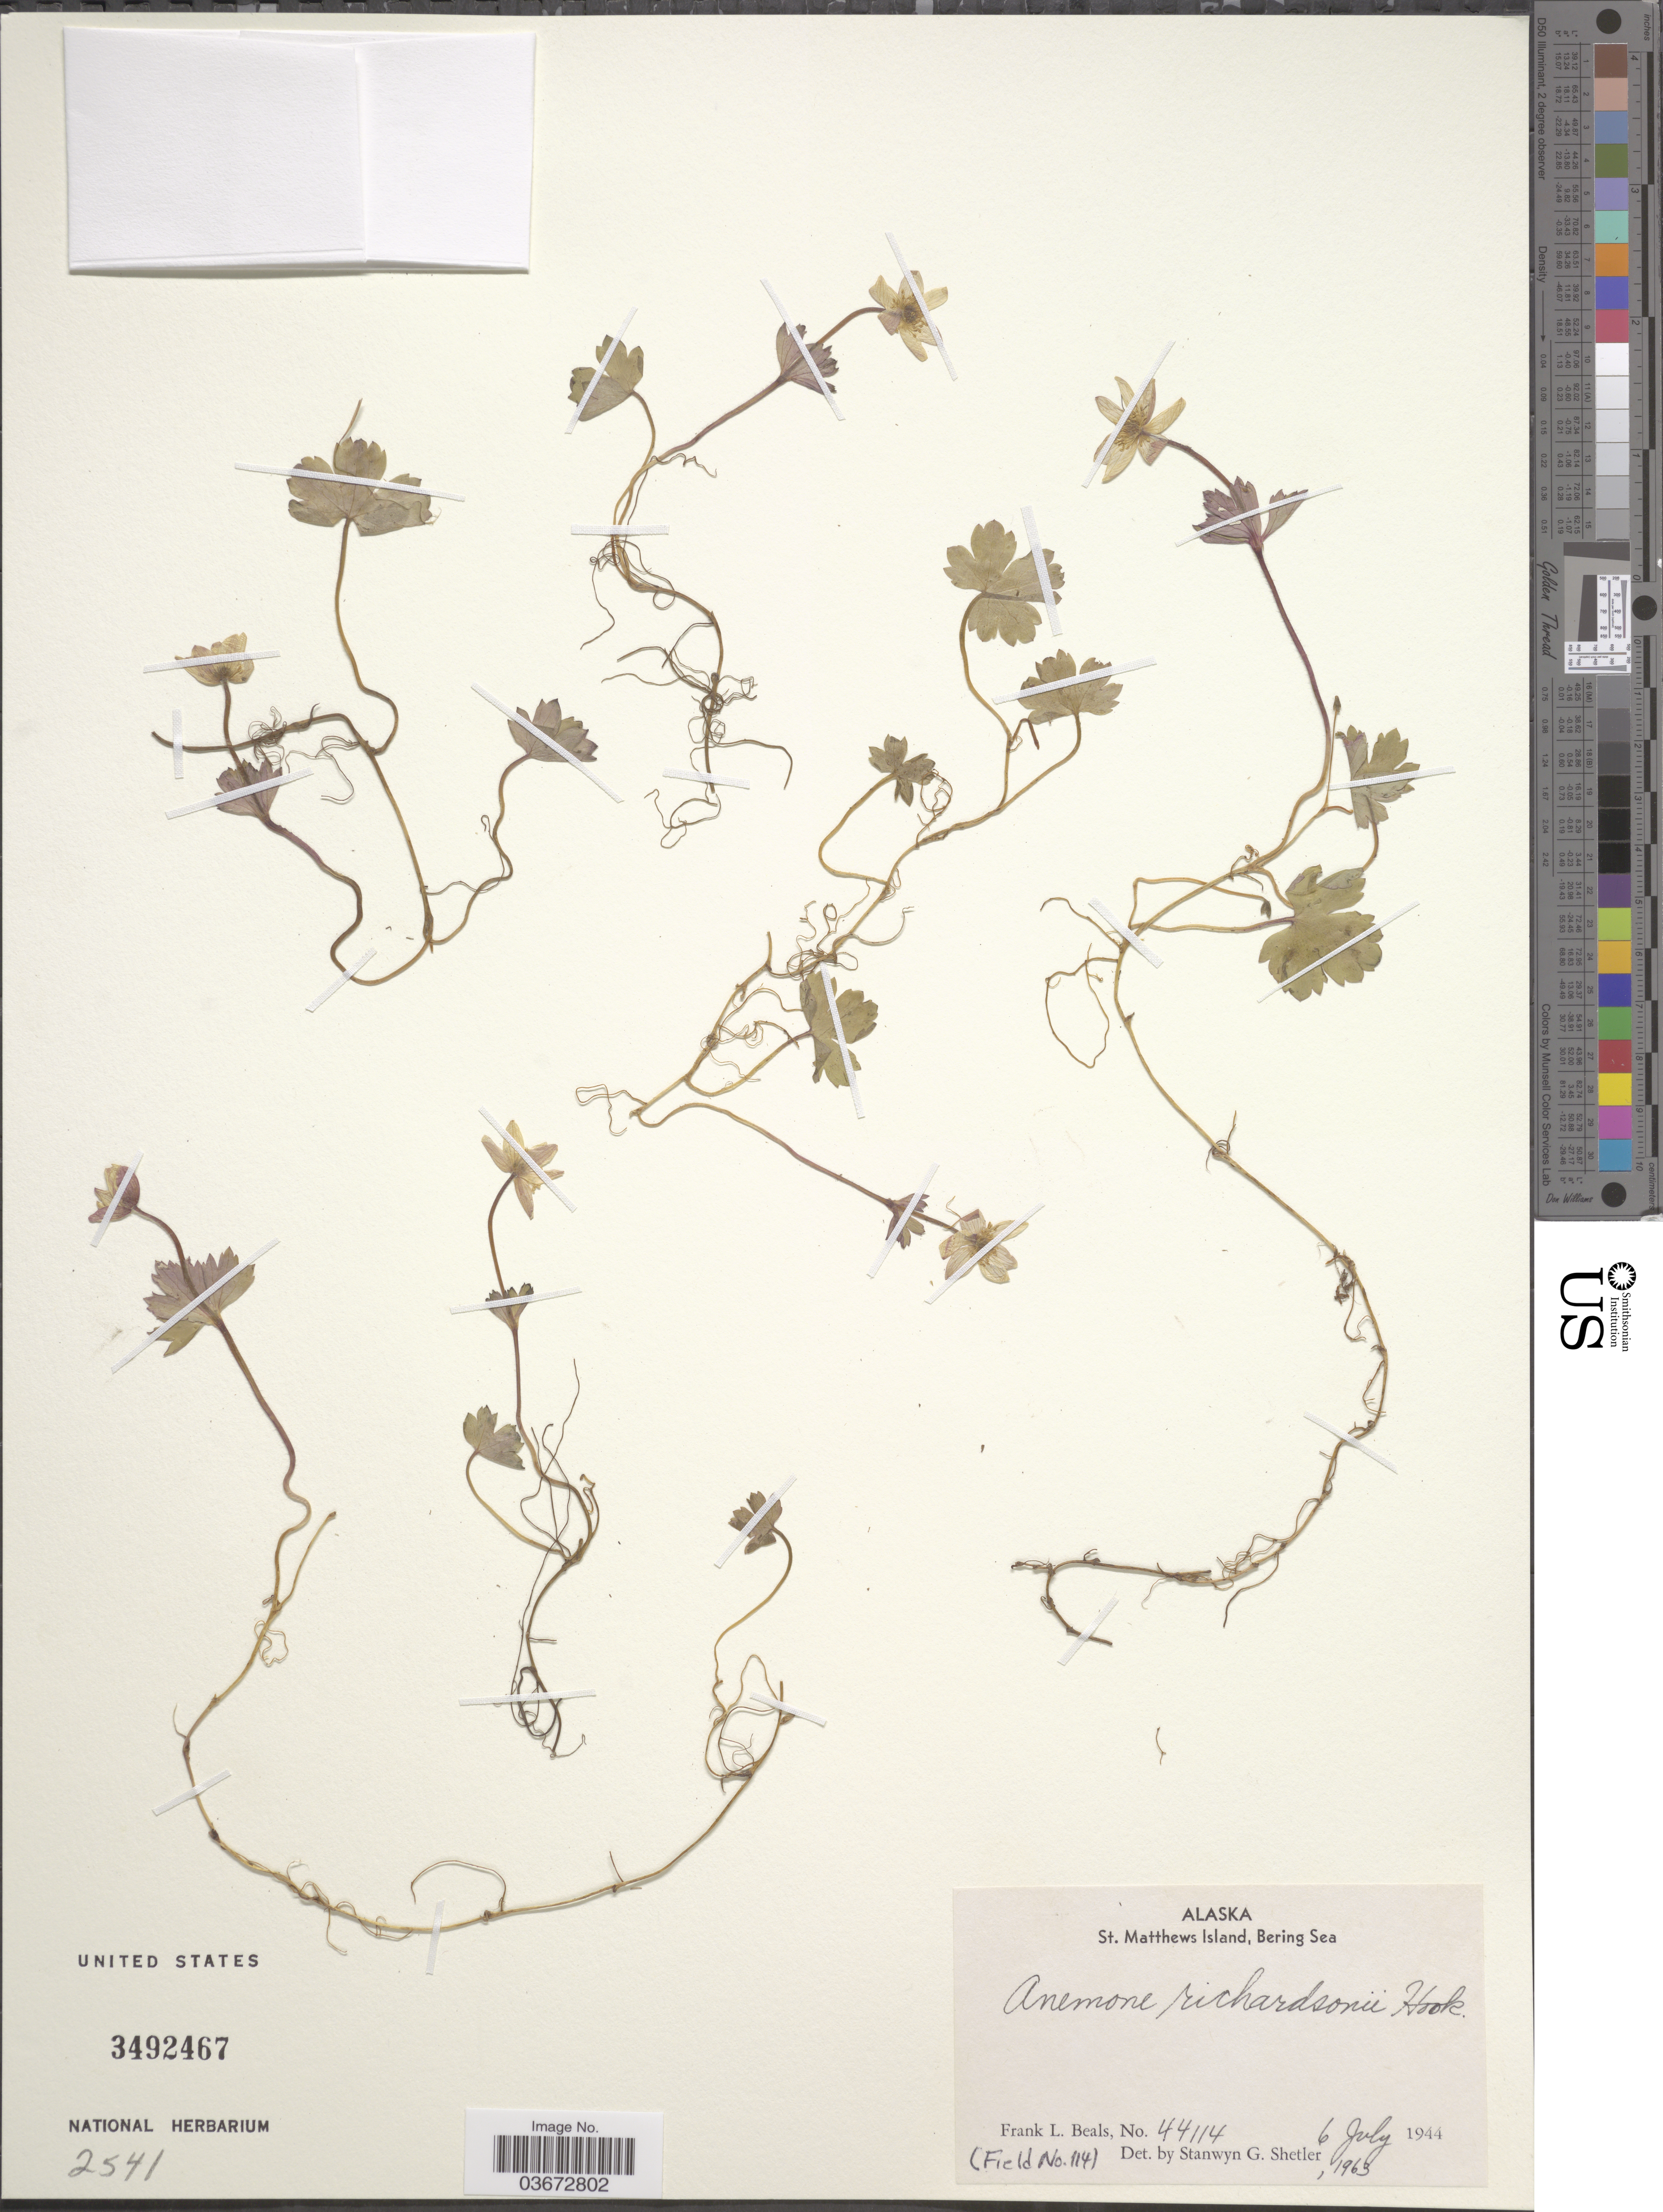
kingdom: Plantae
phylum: Tracheophyta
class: Magnoliopsida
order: Ranunculales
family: Ranunculaceae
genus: Anemone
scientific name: Anemone richardsonii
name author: Hook.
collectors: F. Beals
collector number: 44114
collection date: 1944-07-06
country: United States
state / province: Alaska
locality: St. Matthews Island, Bering Sea.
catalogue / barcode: US 3492467